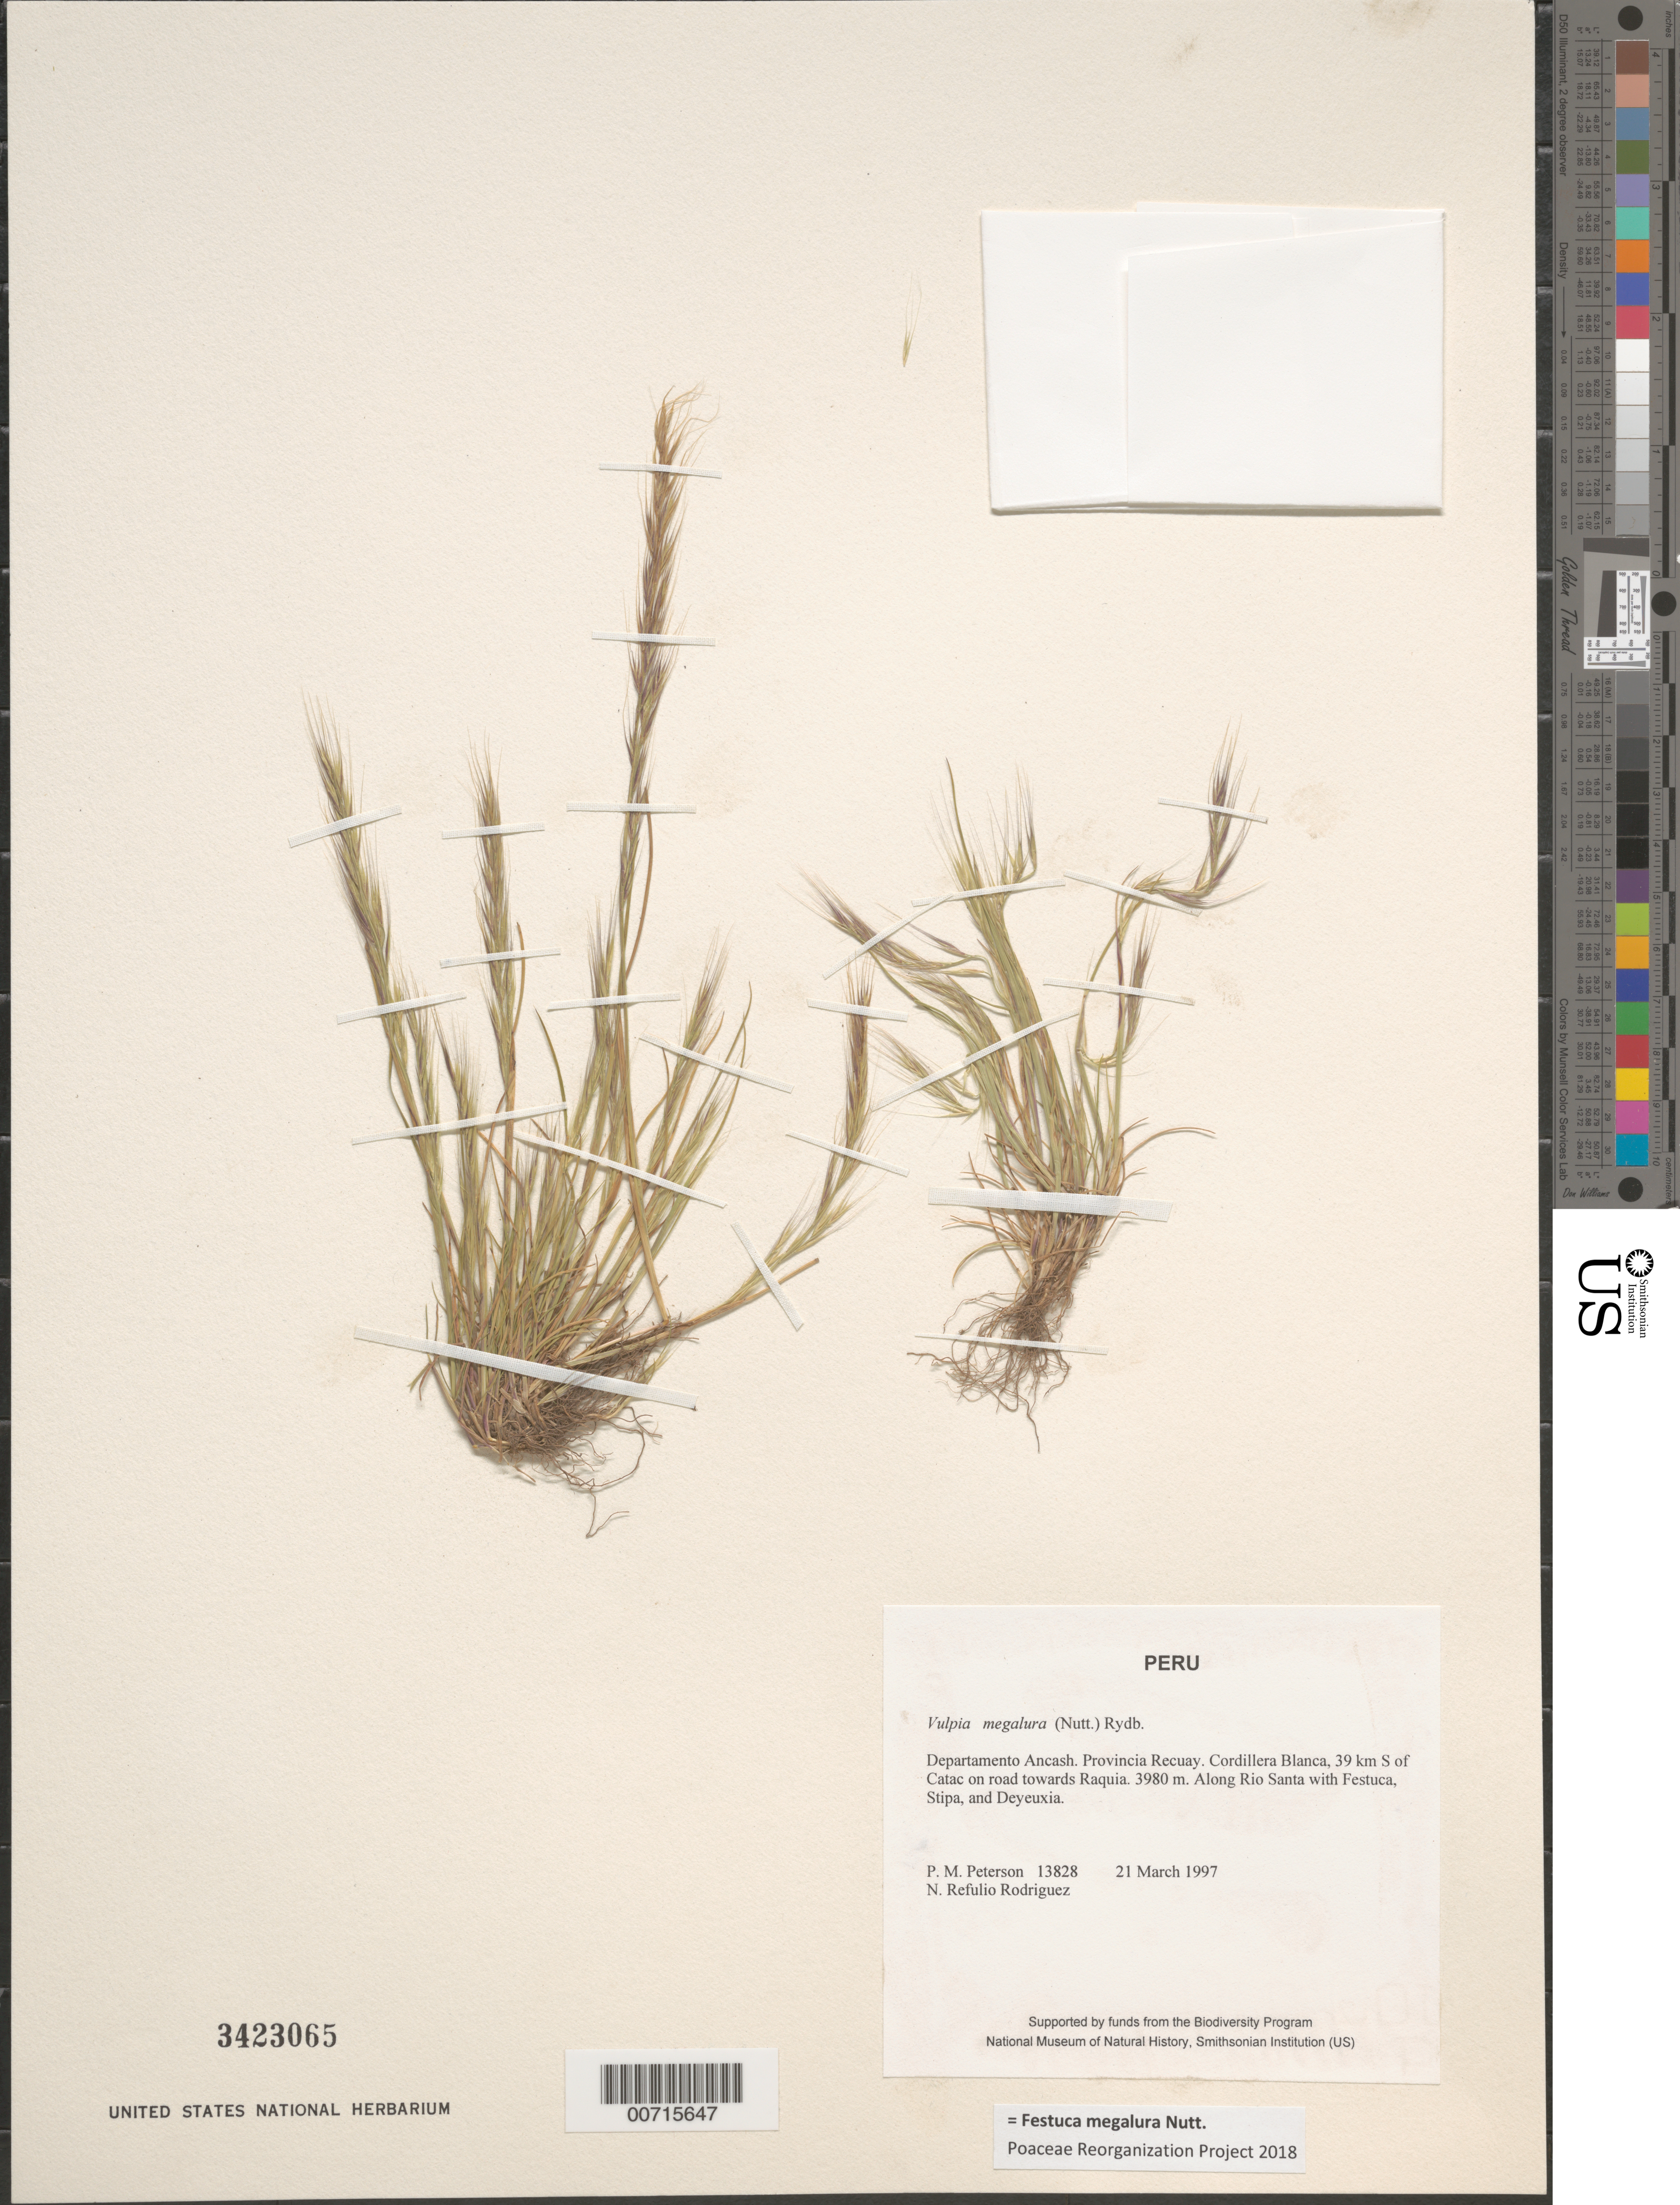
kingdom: Plantae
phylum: Tracheophyta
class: Liliopsida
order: Poales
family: Poaceae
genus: Festuca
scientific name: Festuca megalura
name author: Nutt.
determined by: Poaceae Reorganization Project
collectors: P. M. Peterson & N. Refulio-Rodríguez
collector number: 13828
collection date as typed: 21 Mar 1997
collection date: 1997-03-21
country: Peru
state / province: Ancash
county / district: Recuay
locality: Cordillera Blanca, 39 km S of Catac on road towards Raquia.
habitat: Along Rio Santa with Festuca, Stipa, and Deyeuxia.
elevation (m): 3980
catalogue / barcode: US 3423065